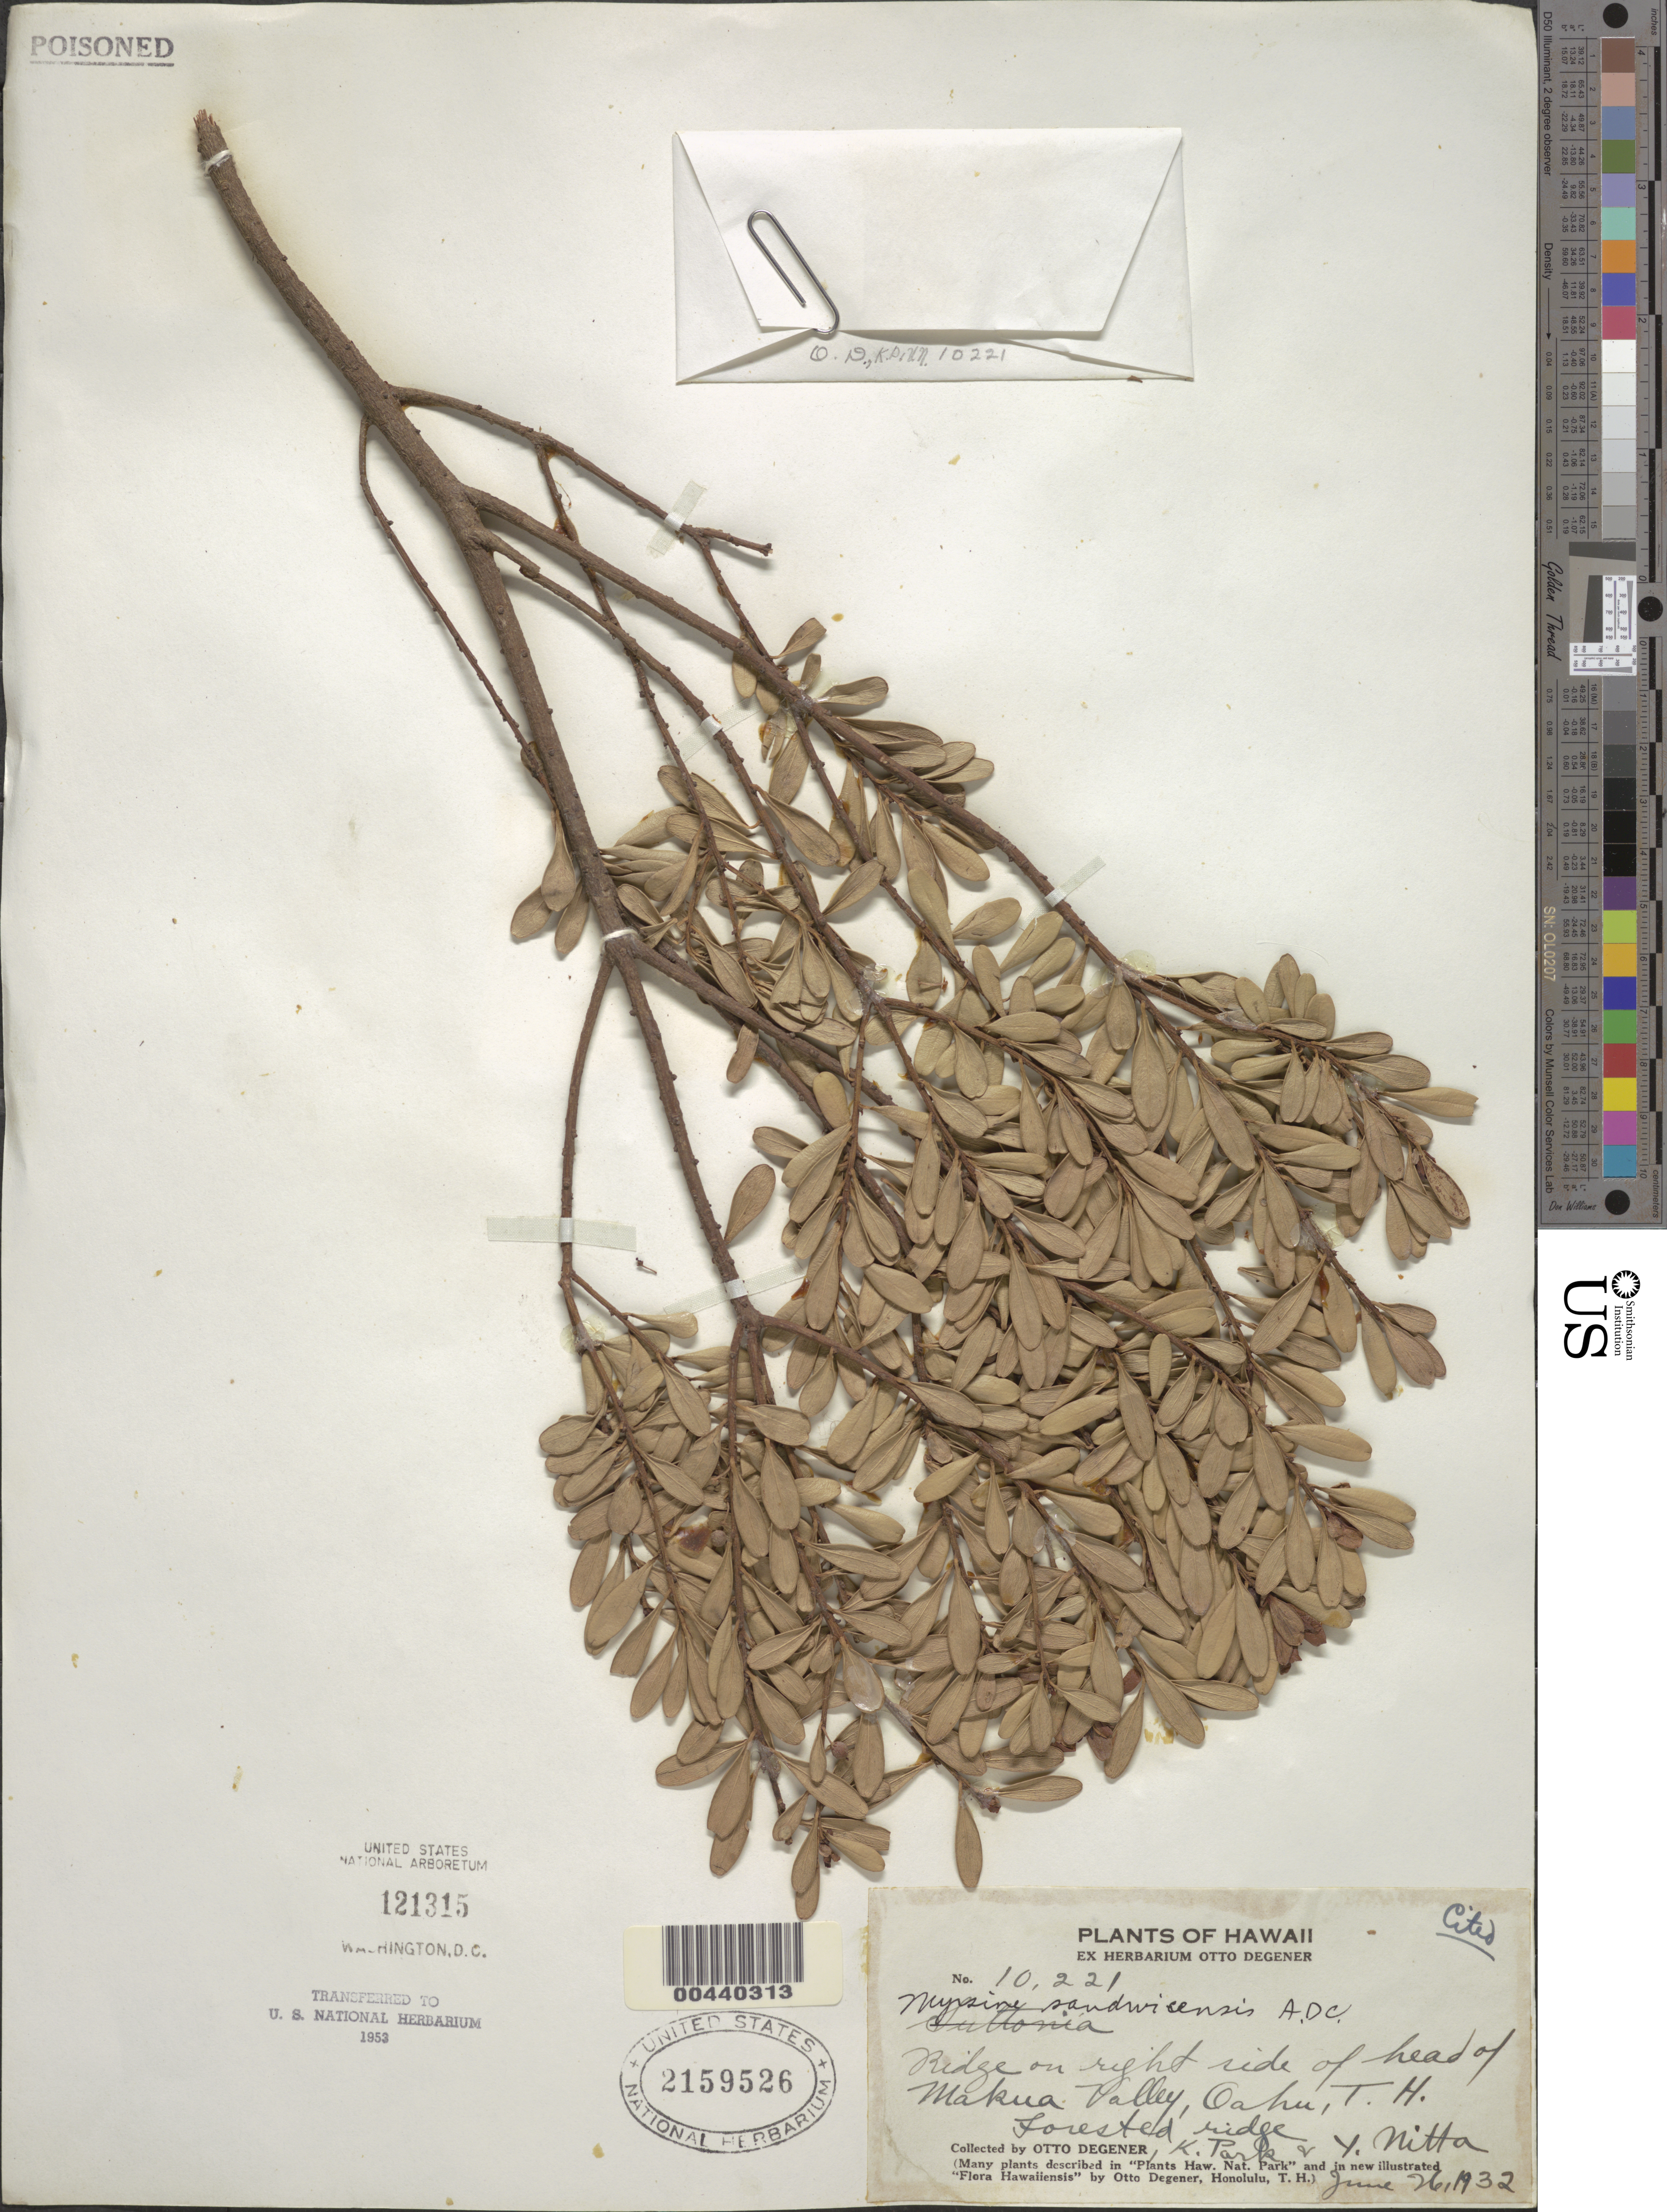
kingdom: Plantae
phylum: Tracheophyta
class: Magnoliopsida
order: Ericales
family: Primulaceae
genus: Myrsine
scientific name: Myrsine sandwicensis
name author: A. DC.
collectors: O. Degener, K. Park & Y. Nitta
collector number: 10221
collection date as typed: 26 Jun 1932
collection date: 1932-06-26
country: United States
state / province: Hawaii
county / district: Honolulu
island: Oahu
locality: Ridge on right side of head of Makua Valley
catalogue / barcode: US 2159526